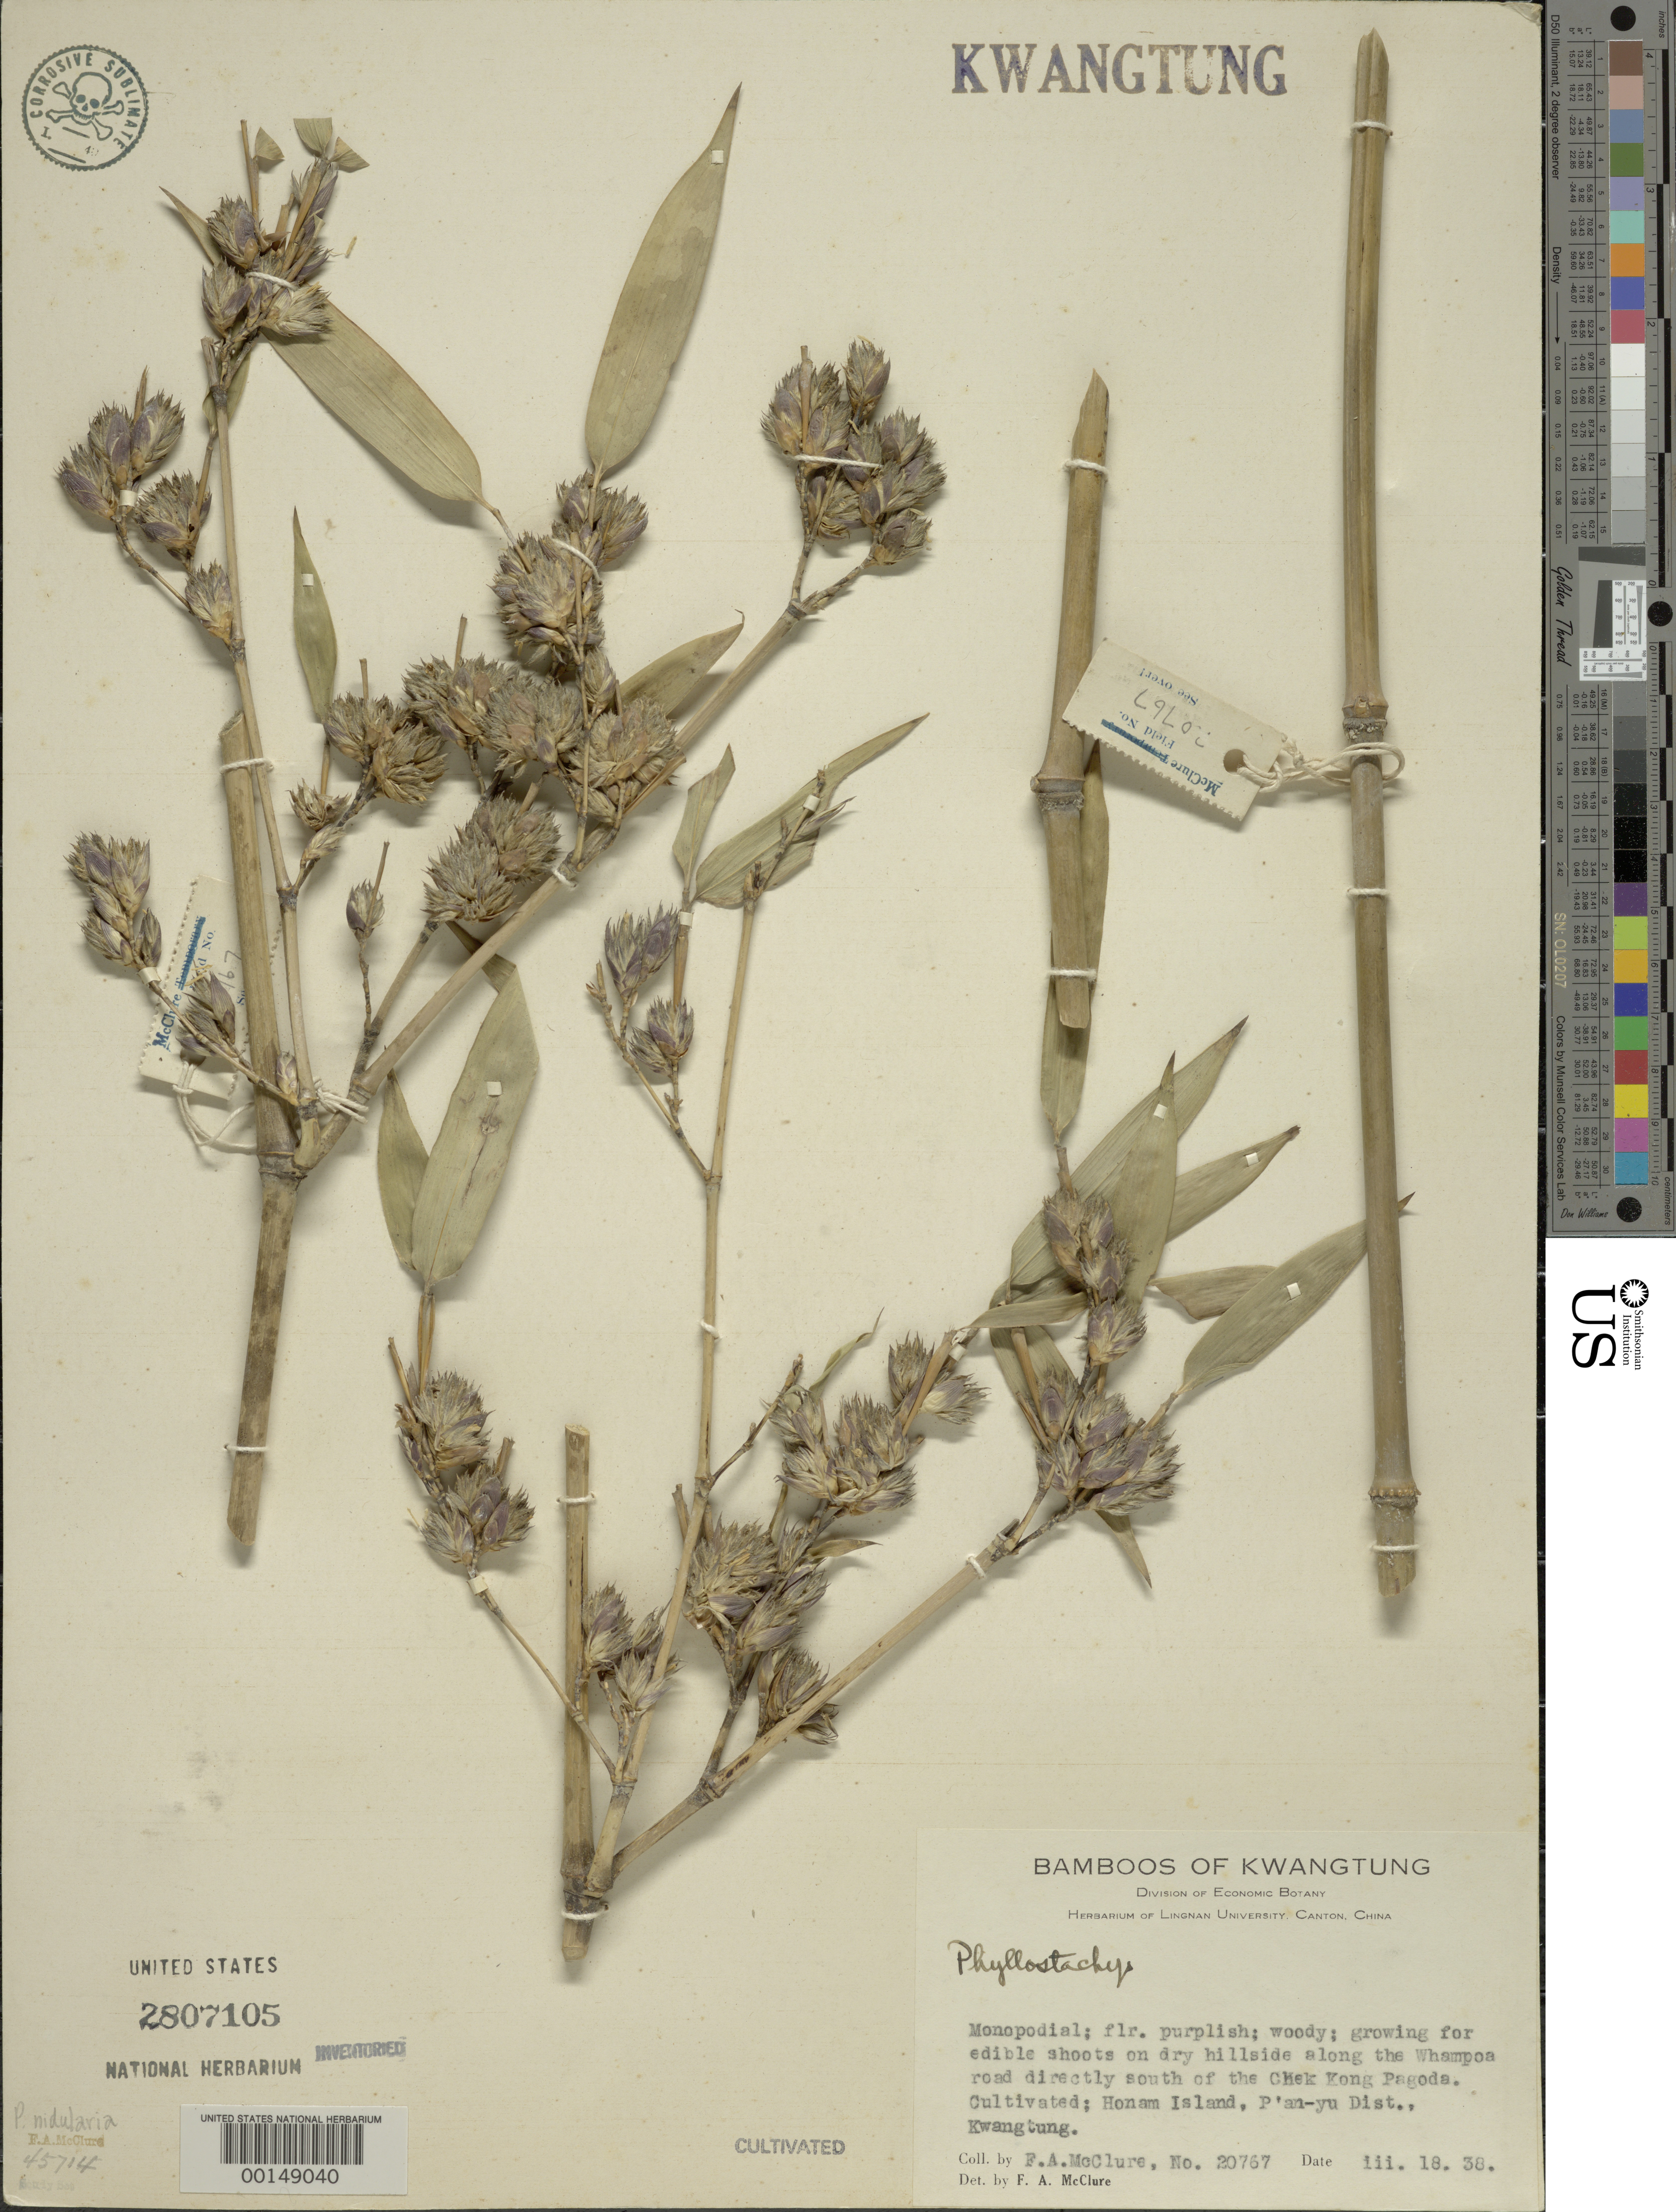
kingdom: Plantae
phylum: Tracheophyta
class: Liliopsida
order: Poales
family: Poaceae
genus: Phyllostachys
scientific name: Phyllostachys nidularia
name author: Munro ex Fenzi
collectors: F. A. McClure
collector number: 20767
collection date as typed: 18 Mar 1938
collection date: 1938-03-18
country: China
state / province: Guangdong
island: Honam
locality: Honan, p'an-yu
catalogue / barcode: US 2807105